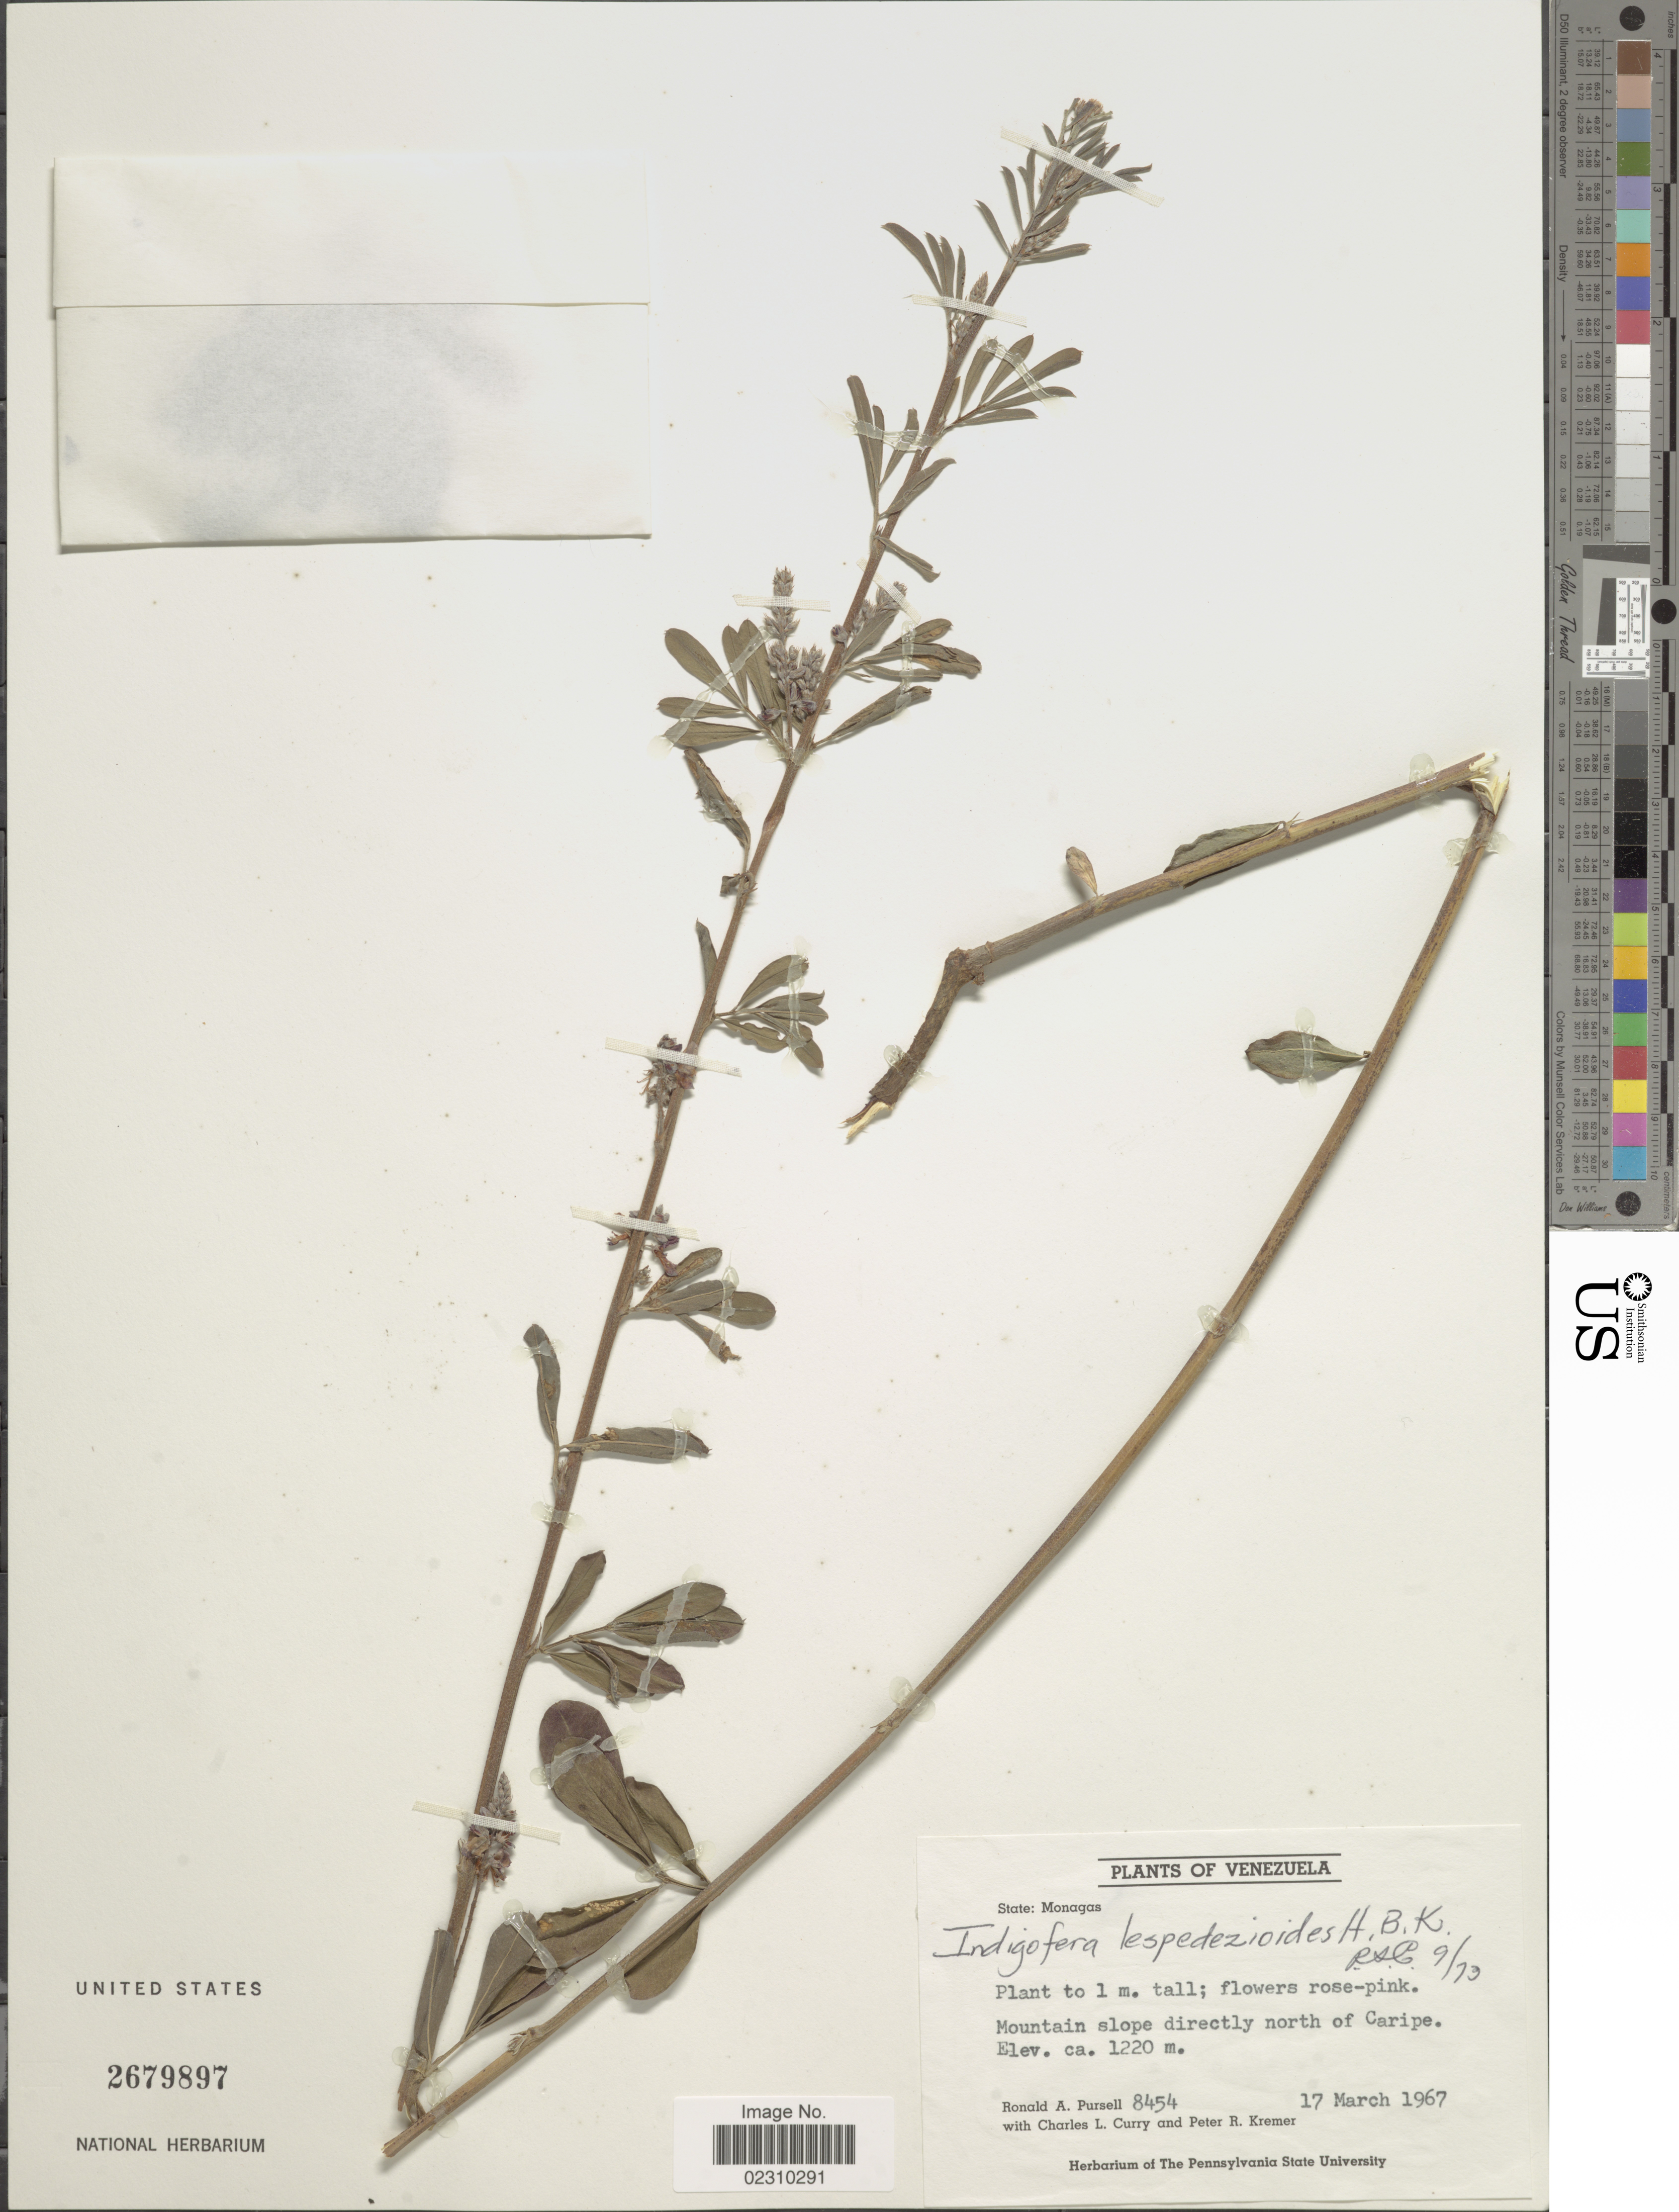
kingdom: Plantae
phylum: Tracheophyta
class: Magnoliopsida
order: Fabales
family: Fabaceae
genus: Indigofera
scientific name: Indigofera lespedezioides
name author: Kunth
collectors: R. A. Pursell, C. L. Curry & P. Kremer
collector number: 8454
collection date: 1967-03-17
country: Venezuela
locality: Venezuela, Mountain slope directly north of Caripe.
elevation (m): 1220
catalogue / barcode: US 2679897